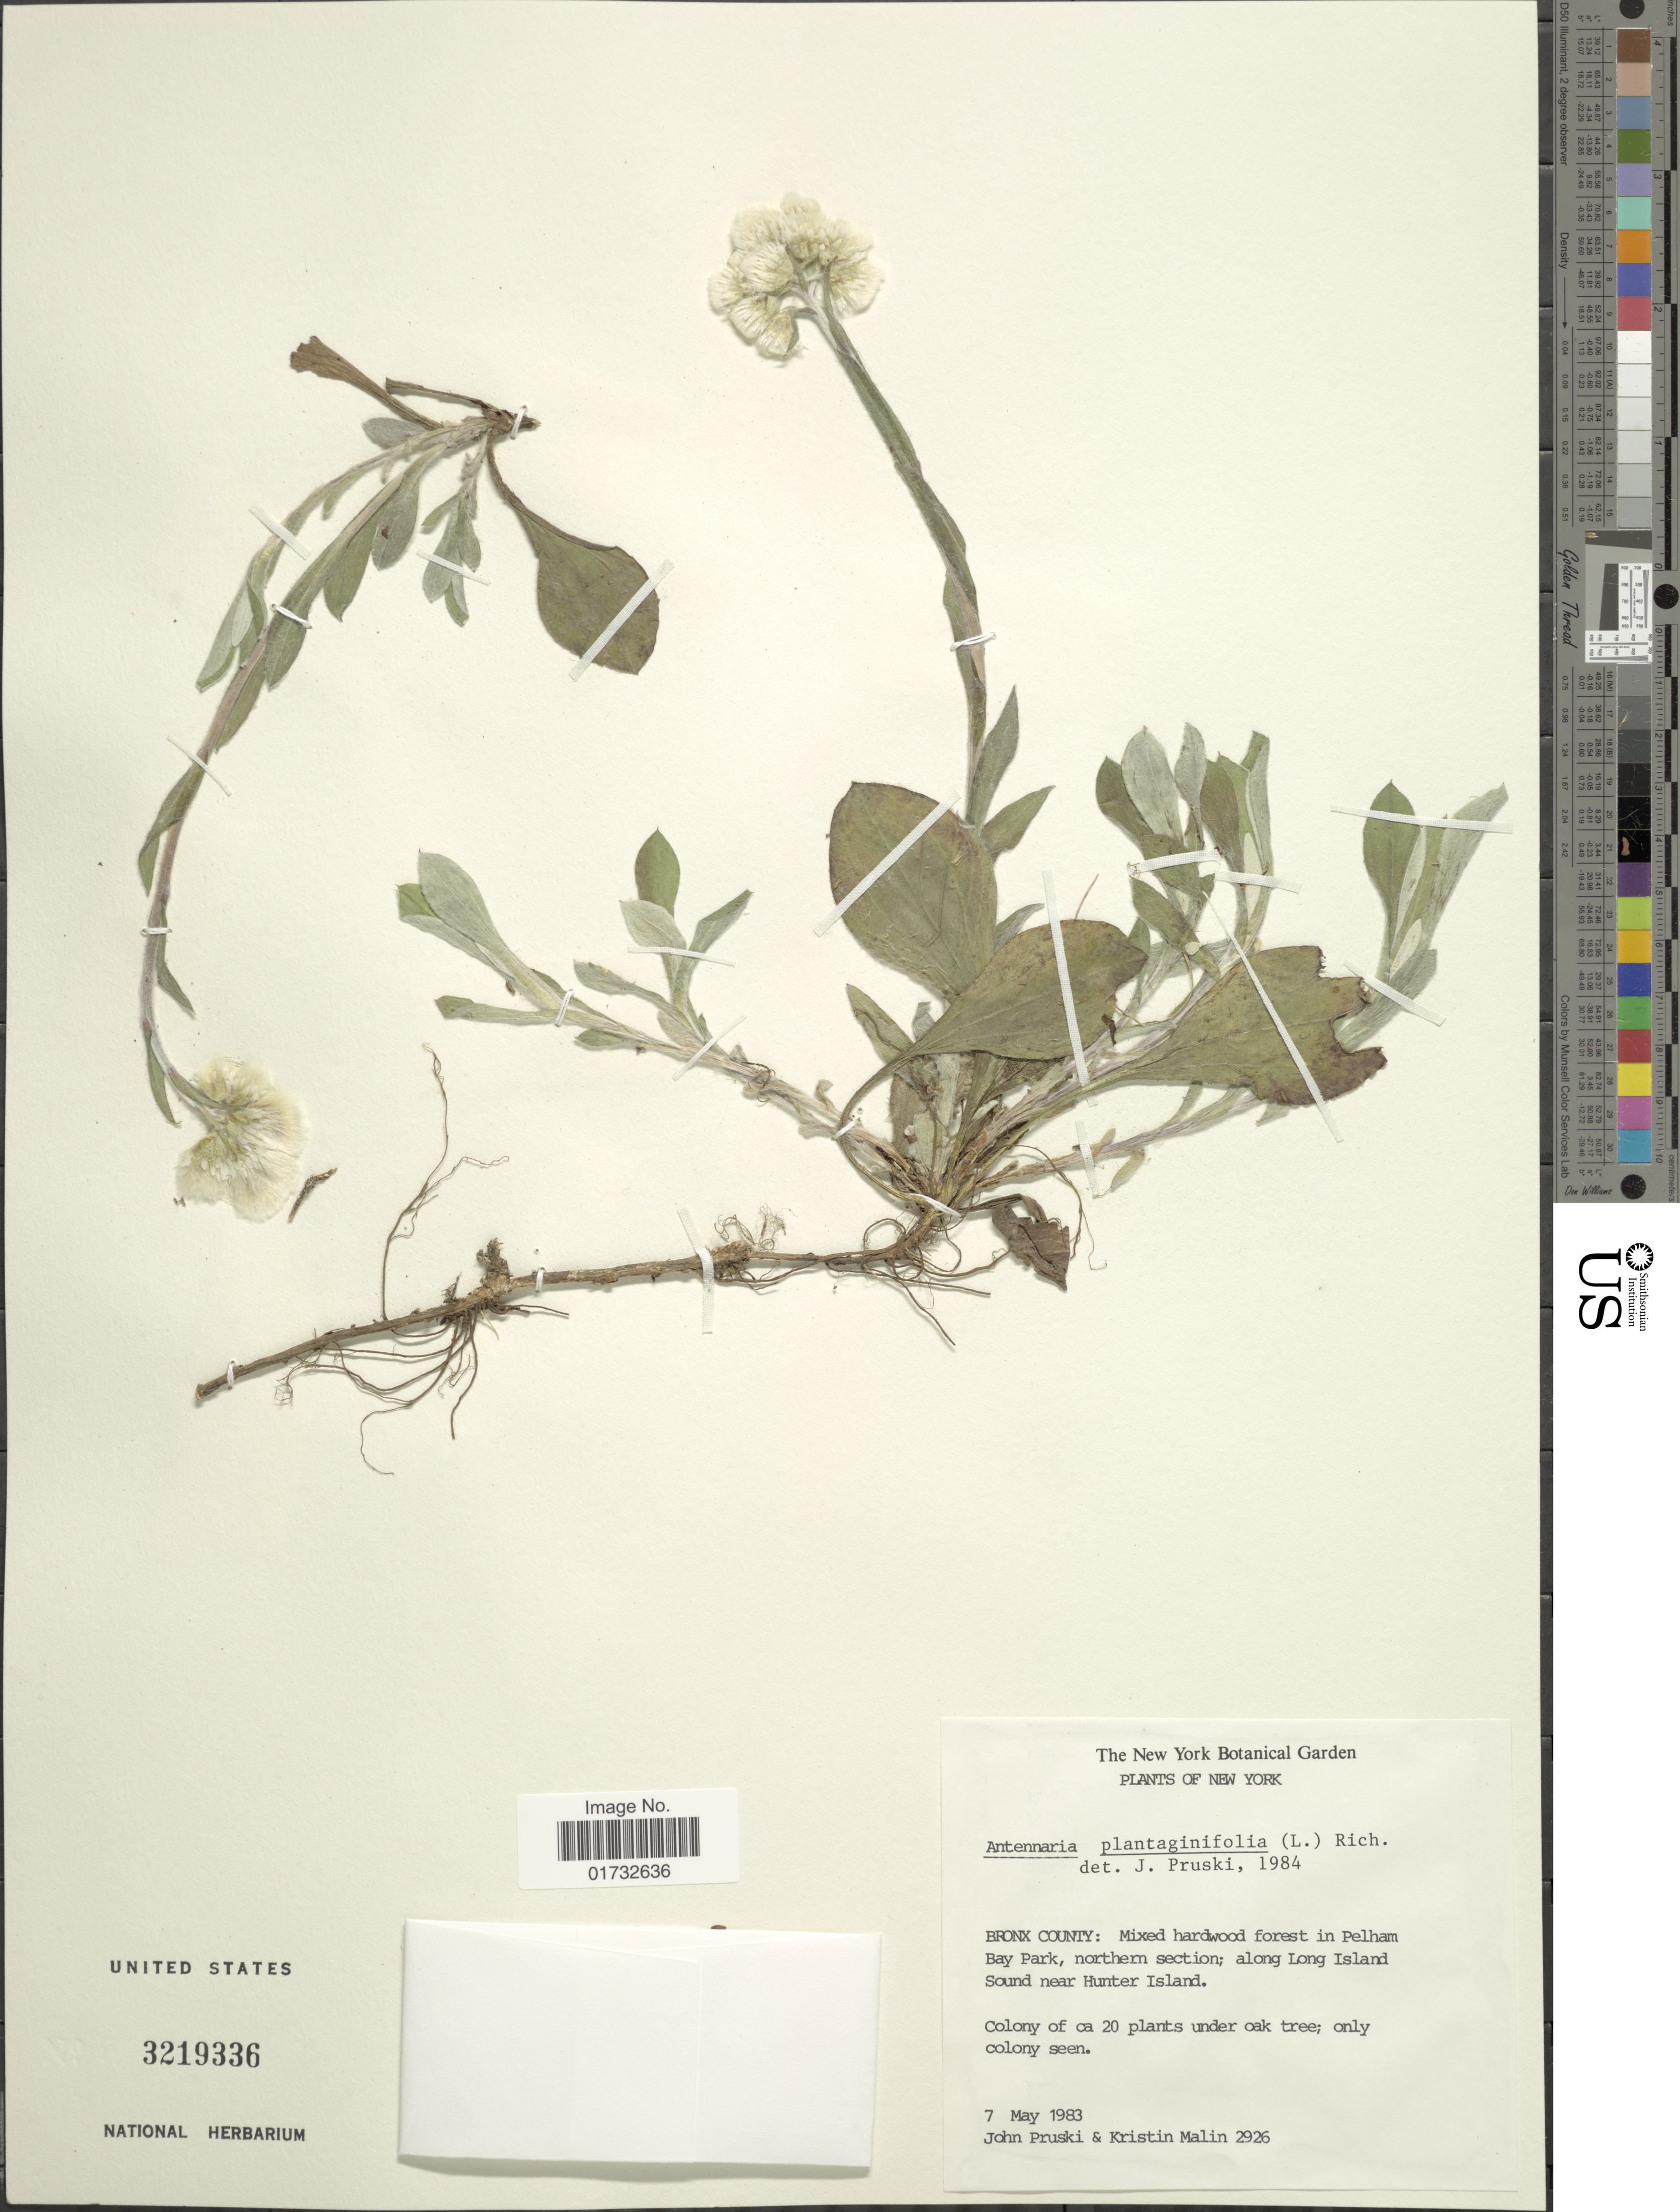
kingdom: Plantae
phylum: Tracheophyta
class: Magnoliopsida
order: Asterales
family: Asteraceae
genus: Antennaria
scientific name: Antennaria plantaginifolia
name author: (L.) Richardson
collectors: J. F. Pruski & K. Malin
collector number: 2926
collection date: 1983-05-07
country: United States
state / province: New York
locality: Bronx County: Pelham Bay Park, northern section. along Long Island Sound near Hunter Island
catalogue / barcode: US 3219336